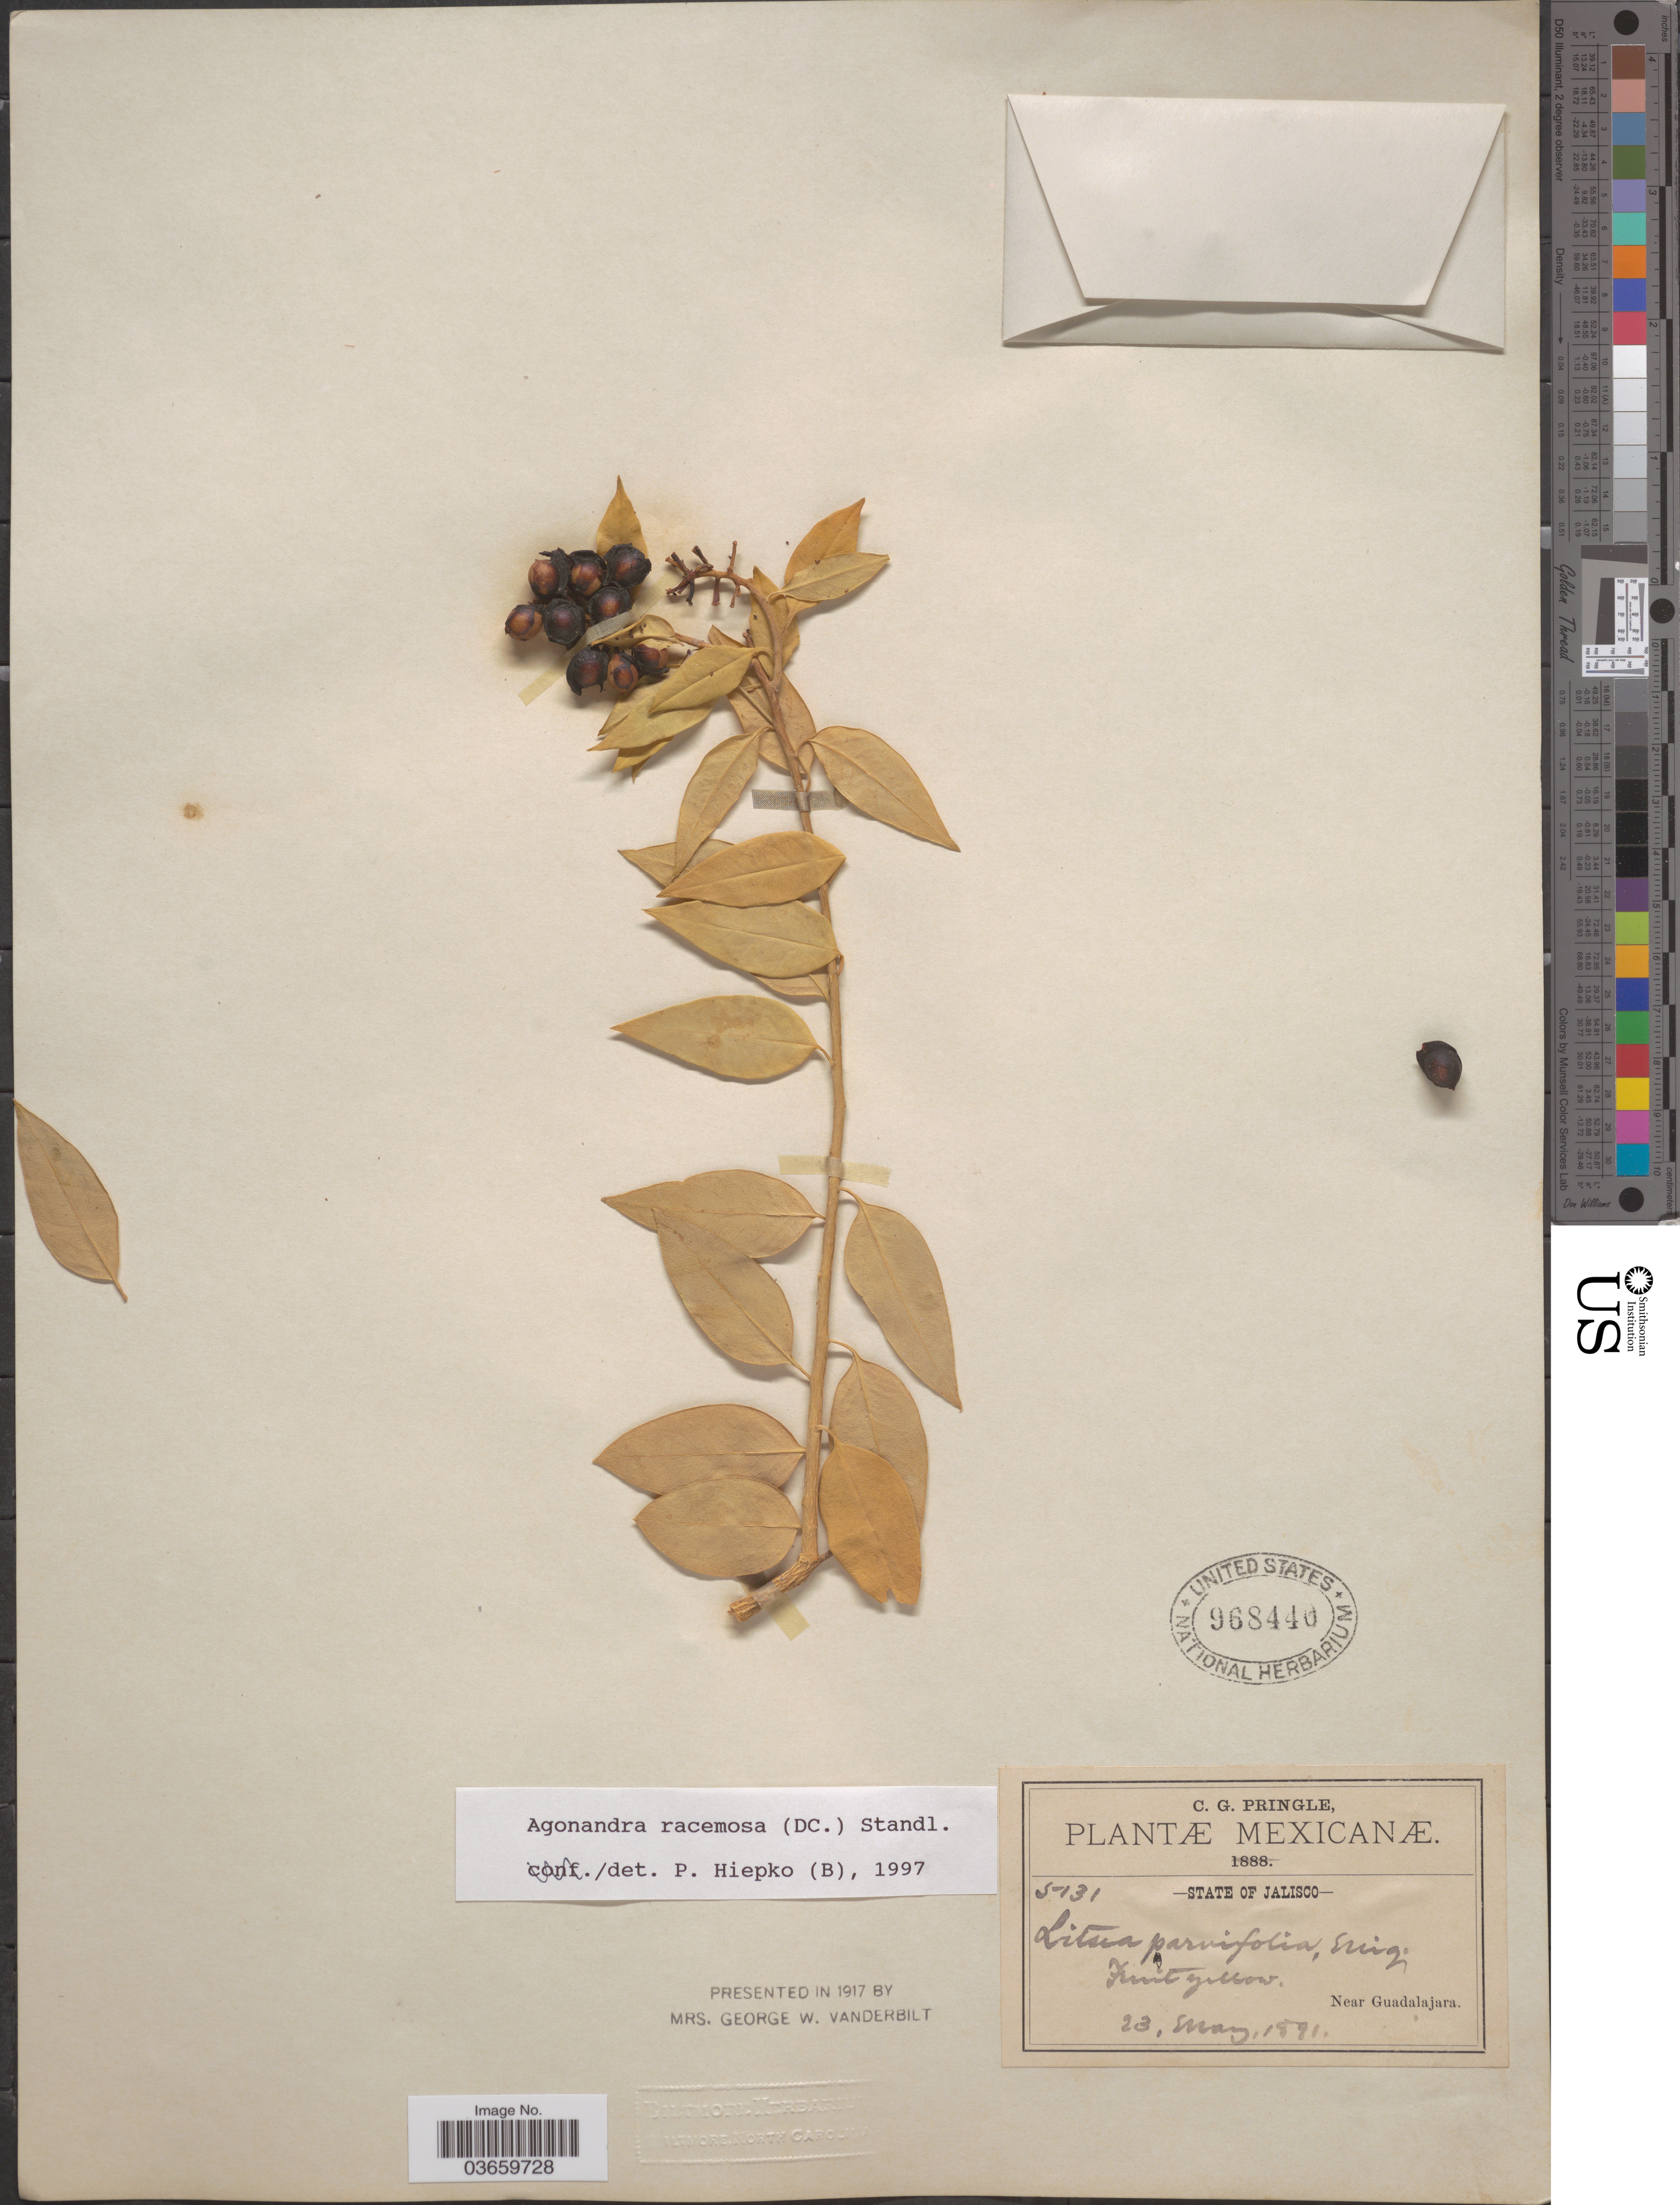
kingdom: Plantae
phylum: Tracheophyta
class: Magnoliopsida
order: Santalales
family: Opiliaceae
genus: Agonandra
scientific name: Agonandra racemosa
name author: (DC.) Standl.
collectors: C. G. Pringle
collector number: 5131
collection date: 1891-05-23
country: Mexico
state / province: Jalisco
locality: Near Guadalajara.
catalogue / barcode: US 968440